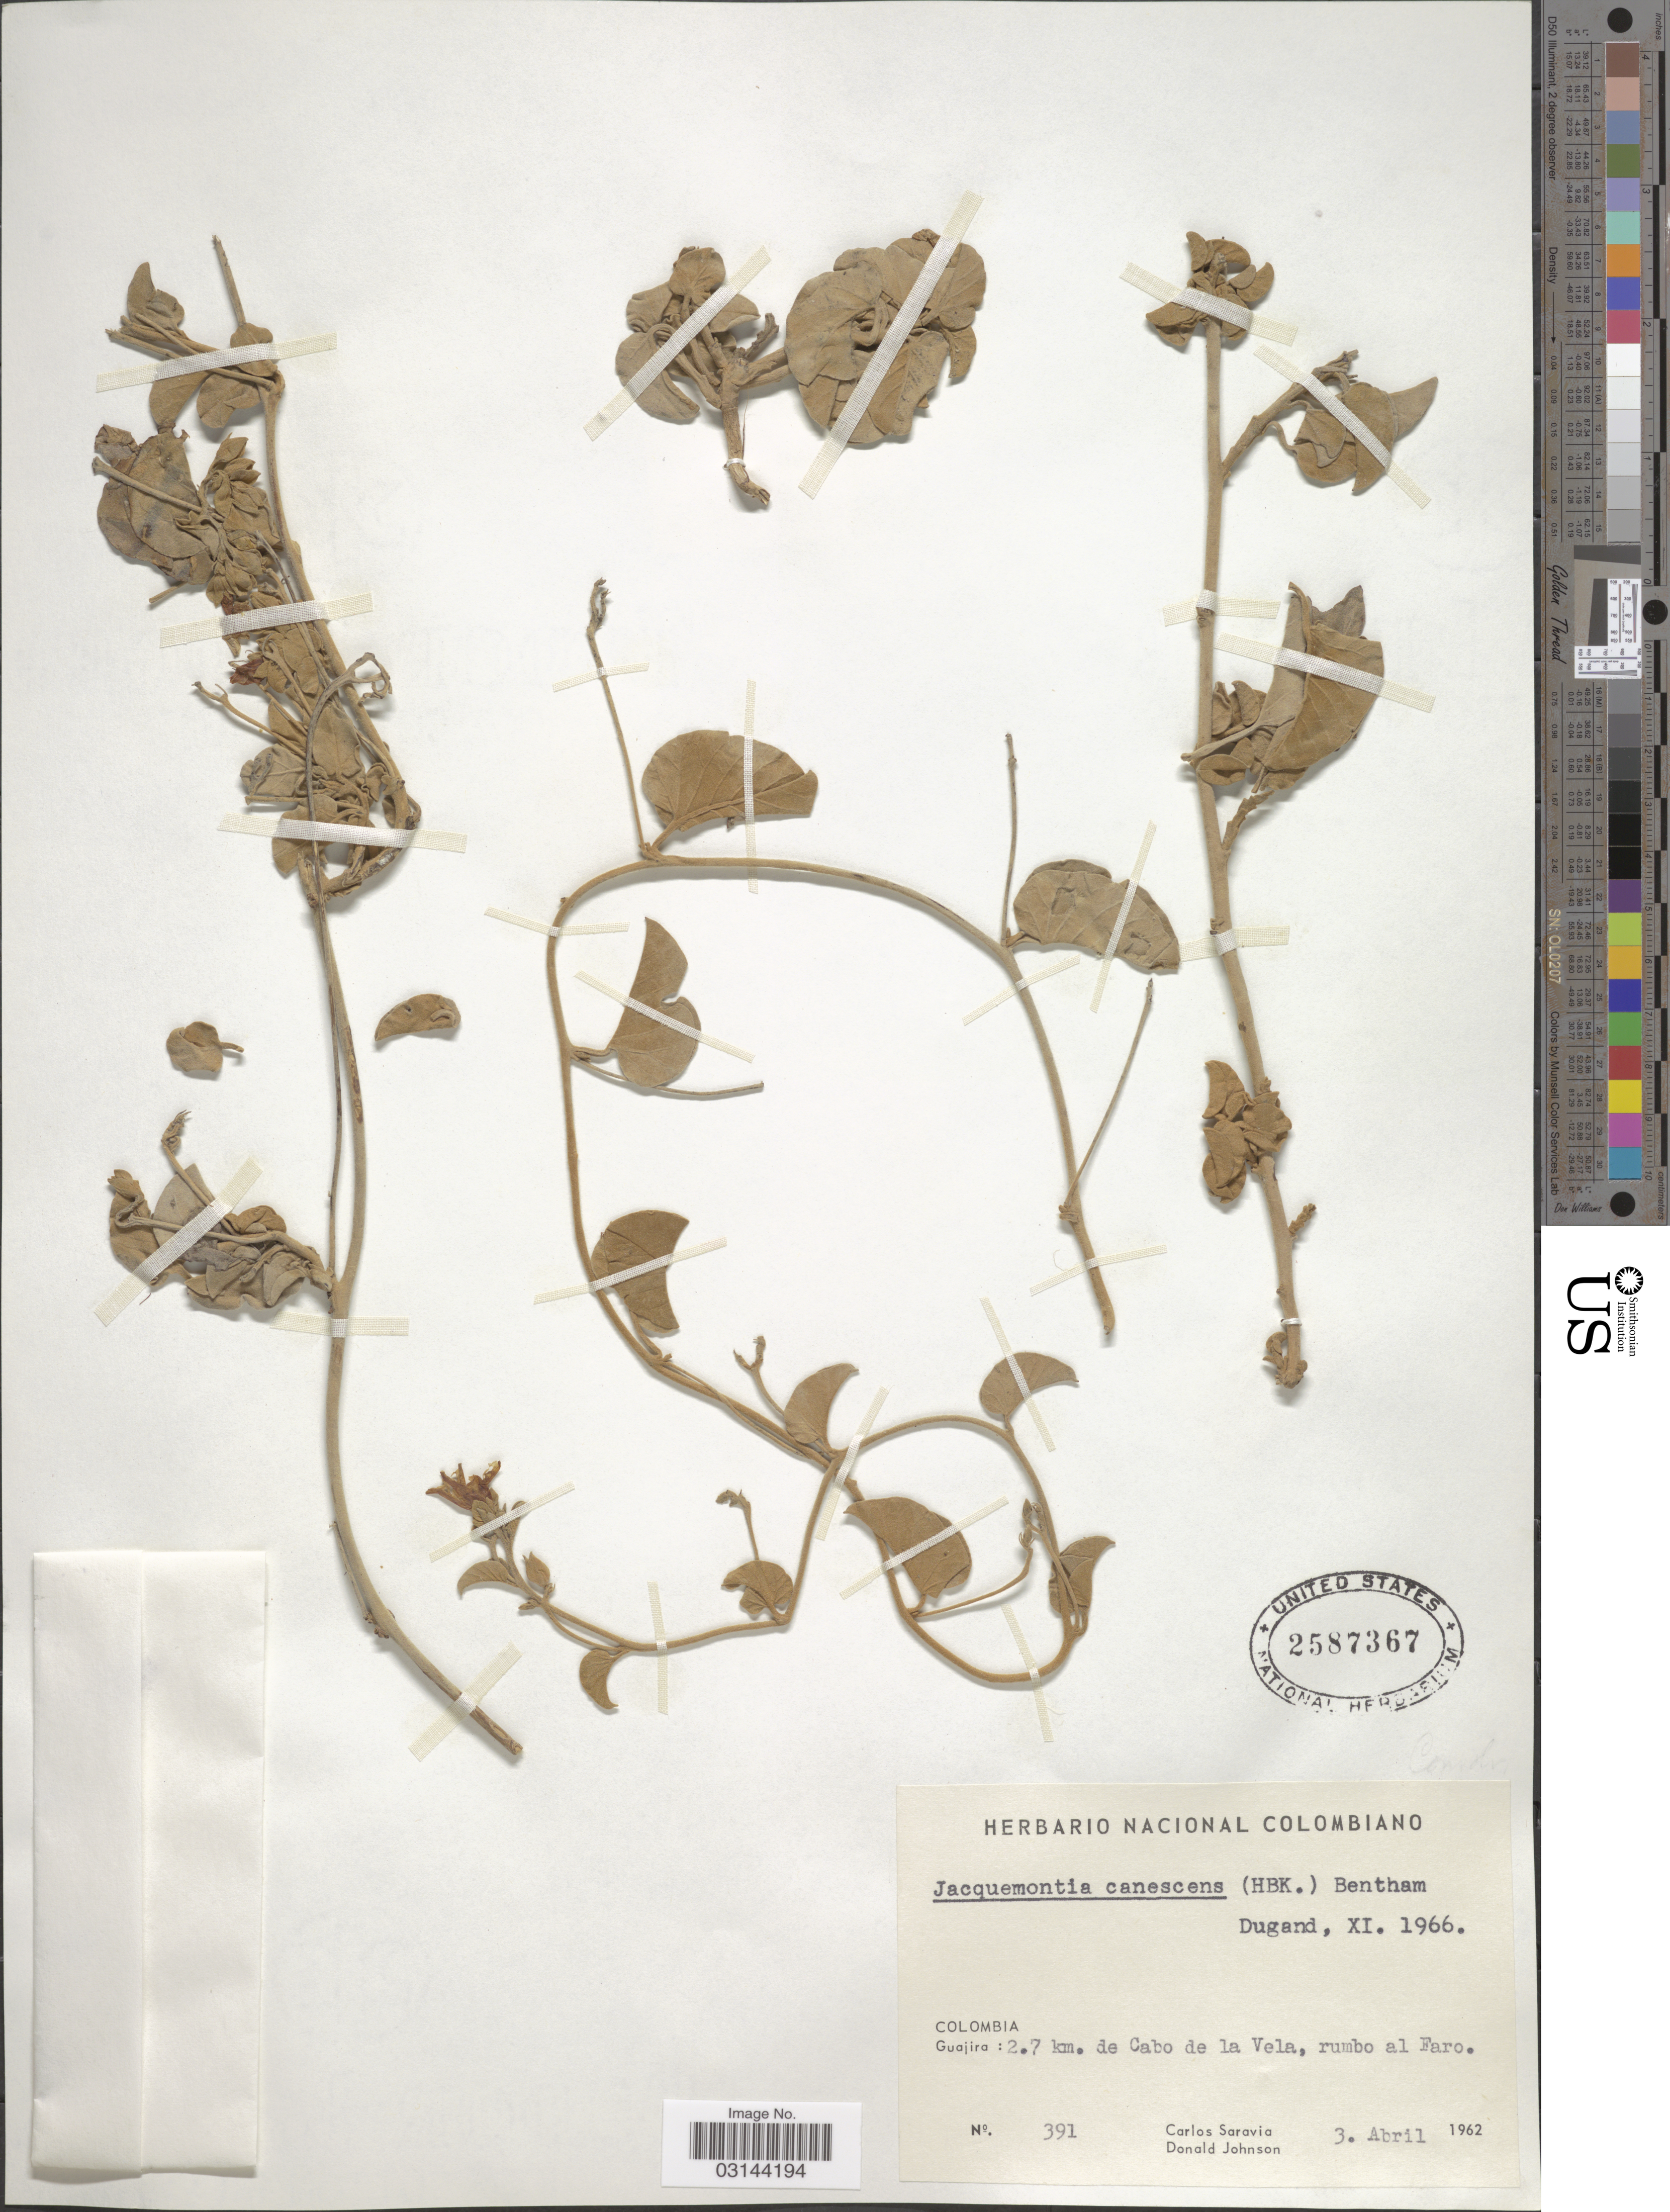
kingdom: Plantae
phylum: Tracheophyta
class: Magnoliopsida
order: Solanales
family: Convolvulaceae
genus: Jacquemontia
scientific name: Jacquemontia canescens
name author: (Kunth) Benth.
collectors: C. Saravia & D. Johnson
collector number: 391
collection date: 1962-04-03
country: Colombia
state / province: La Guajira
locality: Guajira: 2.7 km. de Cabo de la Vela, rumbo al Faro.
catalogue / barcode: US 2587367